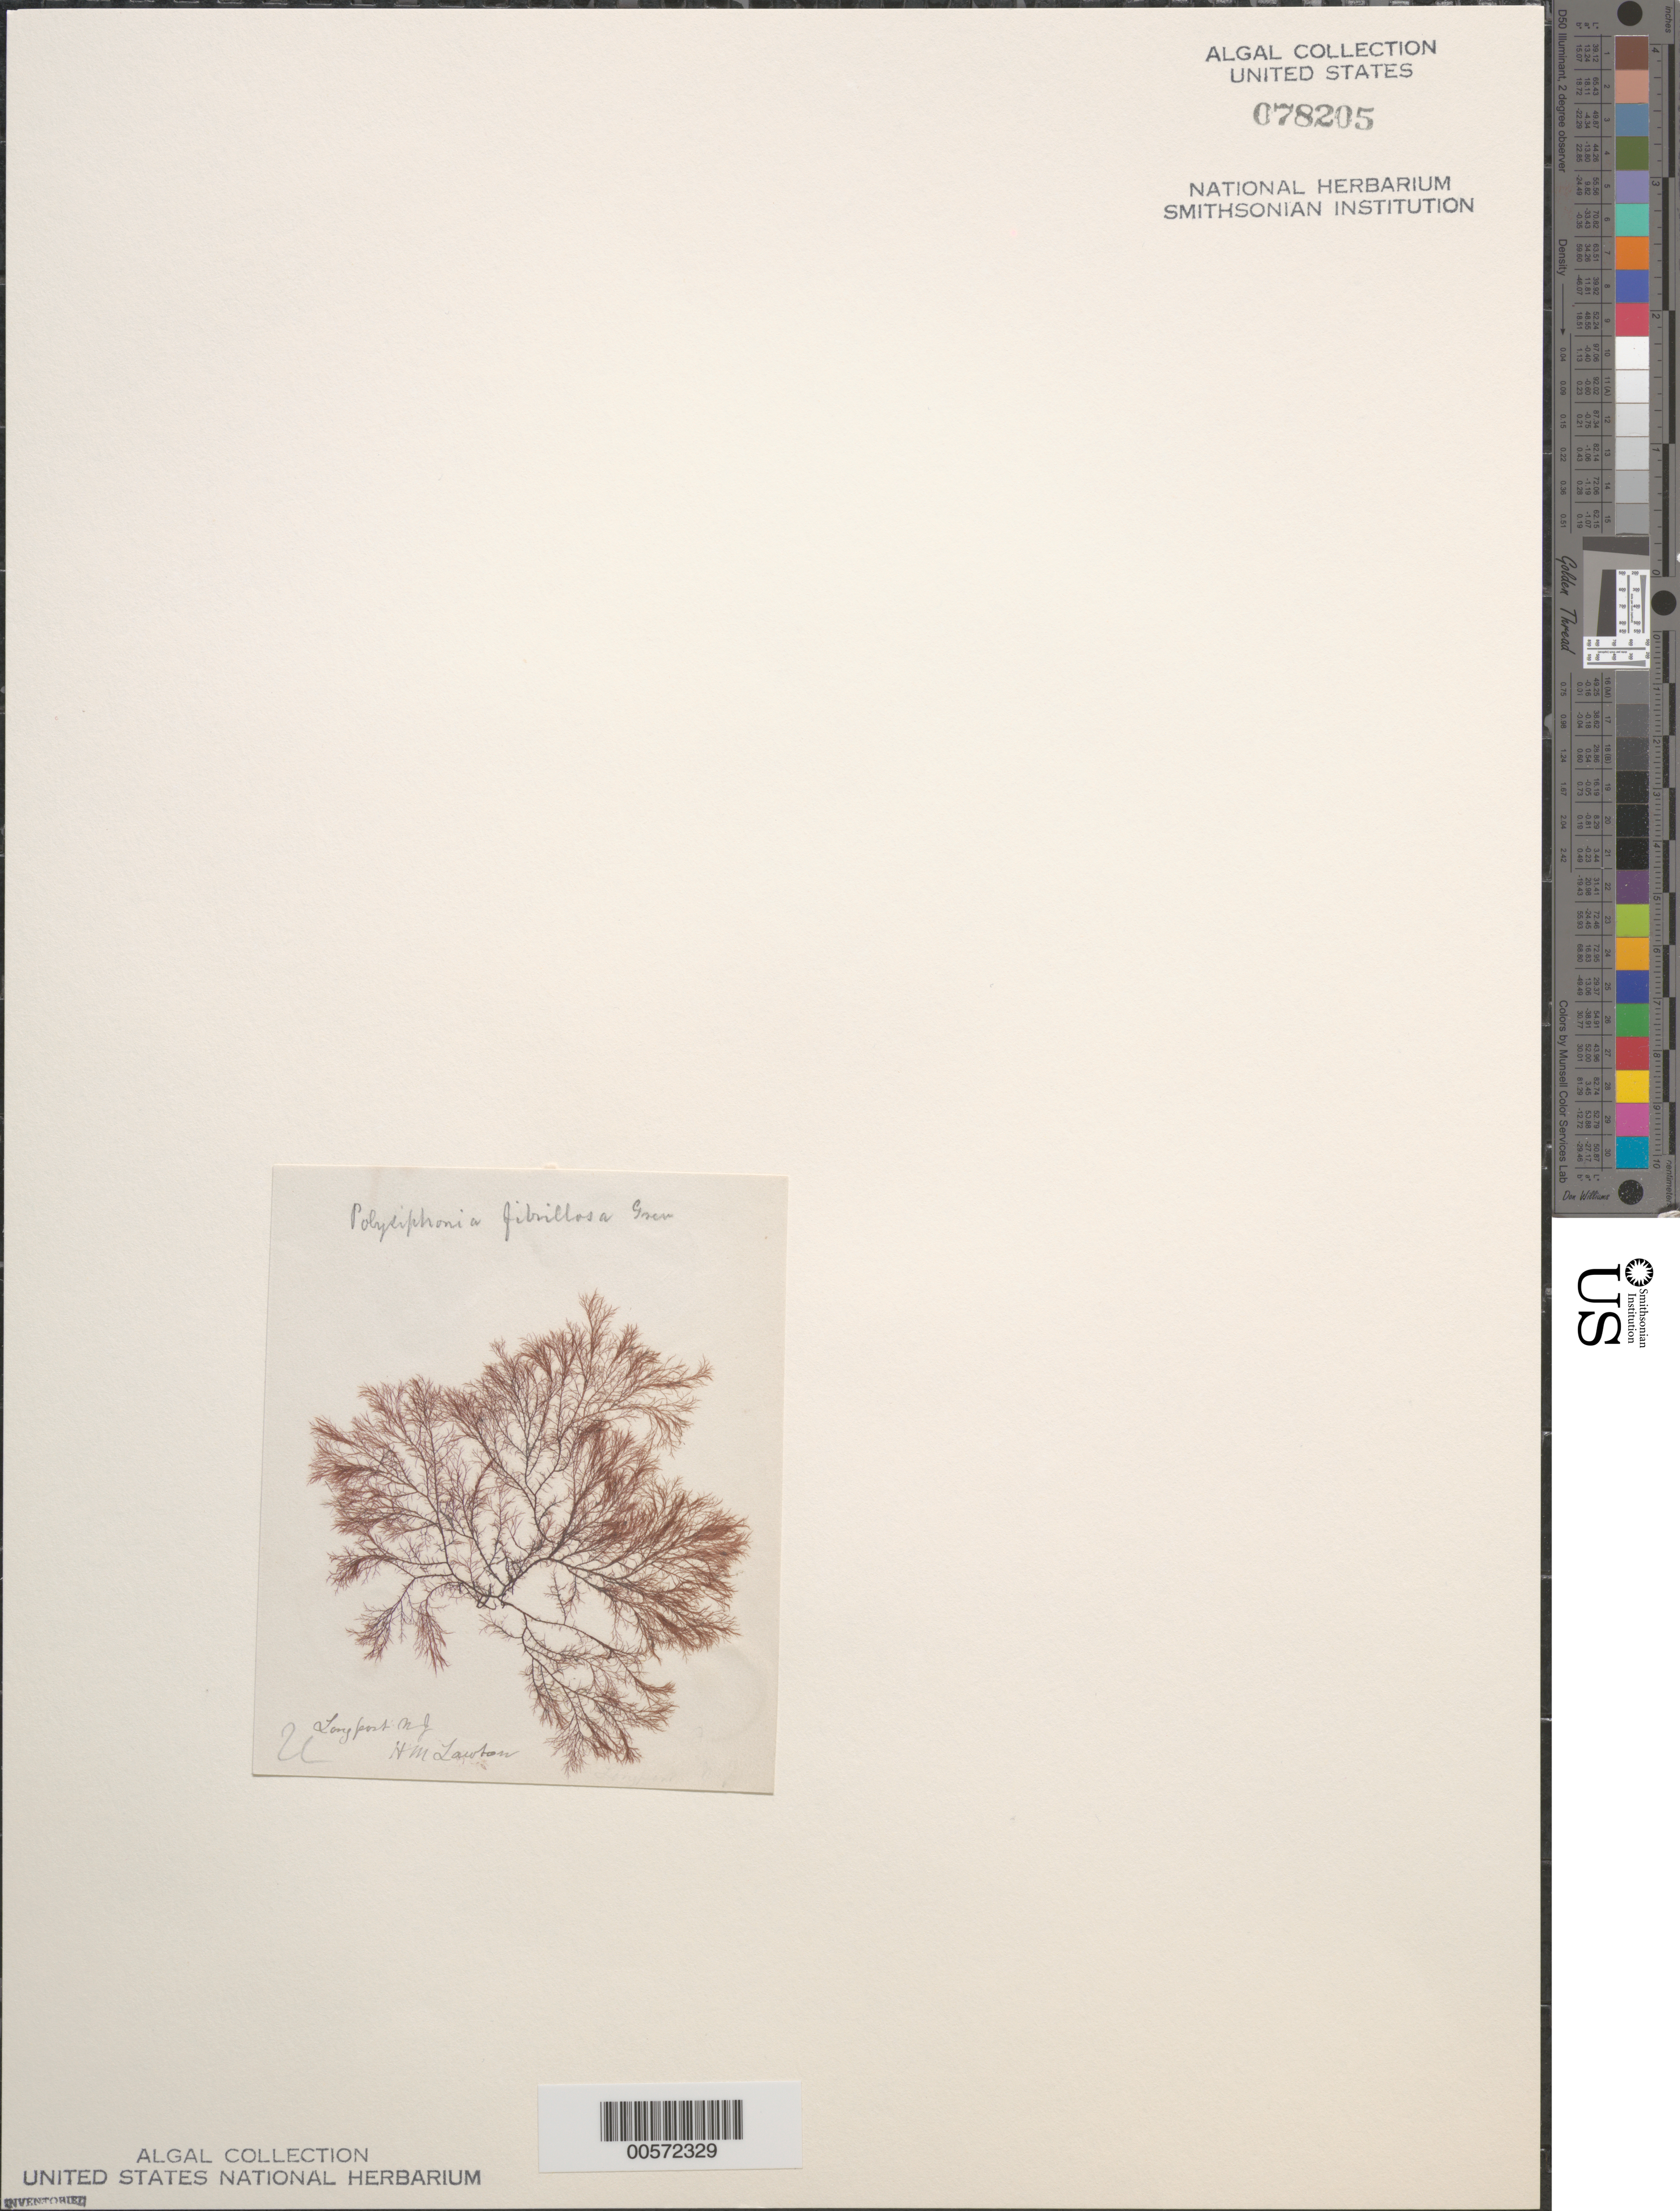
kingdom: Plantae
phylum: Rhodophyta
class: Florideophyceae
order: Ceramiales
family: Rhodomelaceae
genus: Leptosiphonia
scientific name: Leptosiphonia fibrillosa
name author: (C. Agardh) Savoie & G.W. Saunders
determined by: Algae name updating Project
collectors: H. Lawton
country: United States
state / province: New Jersey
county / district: Atlantic County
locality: Longport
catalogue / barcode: US 78205